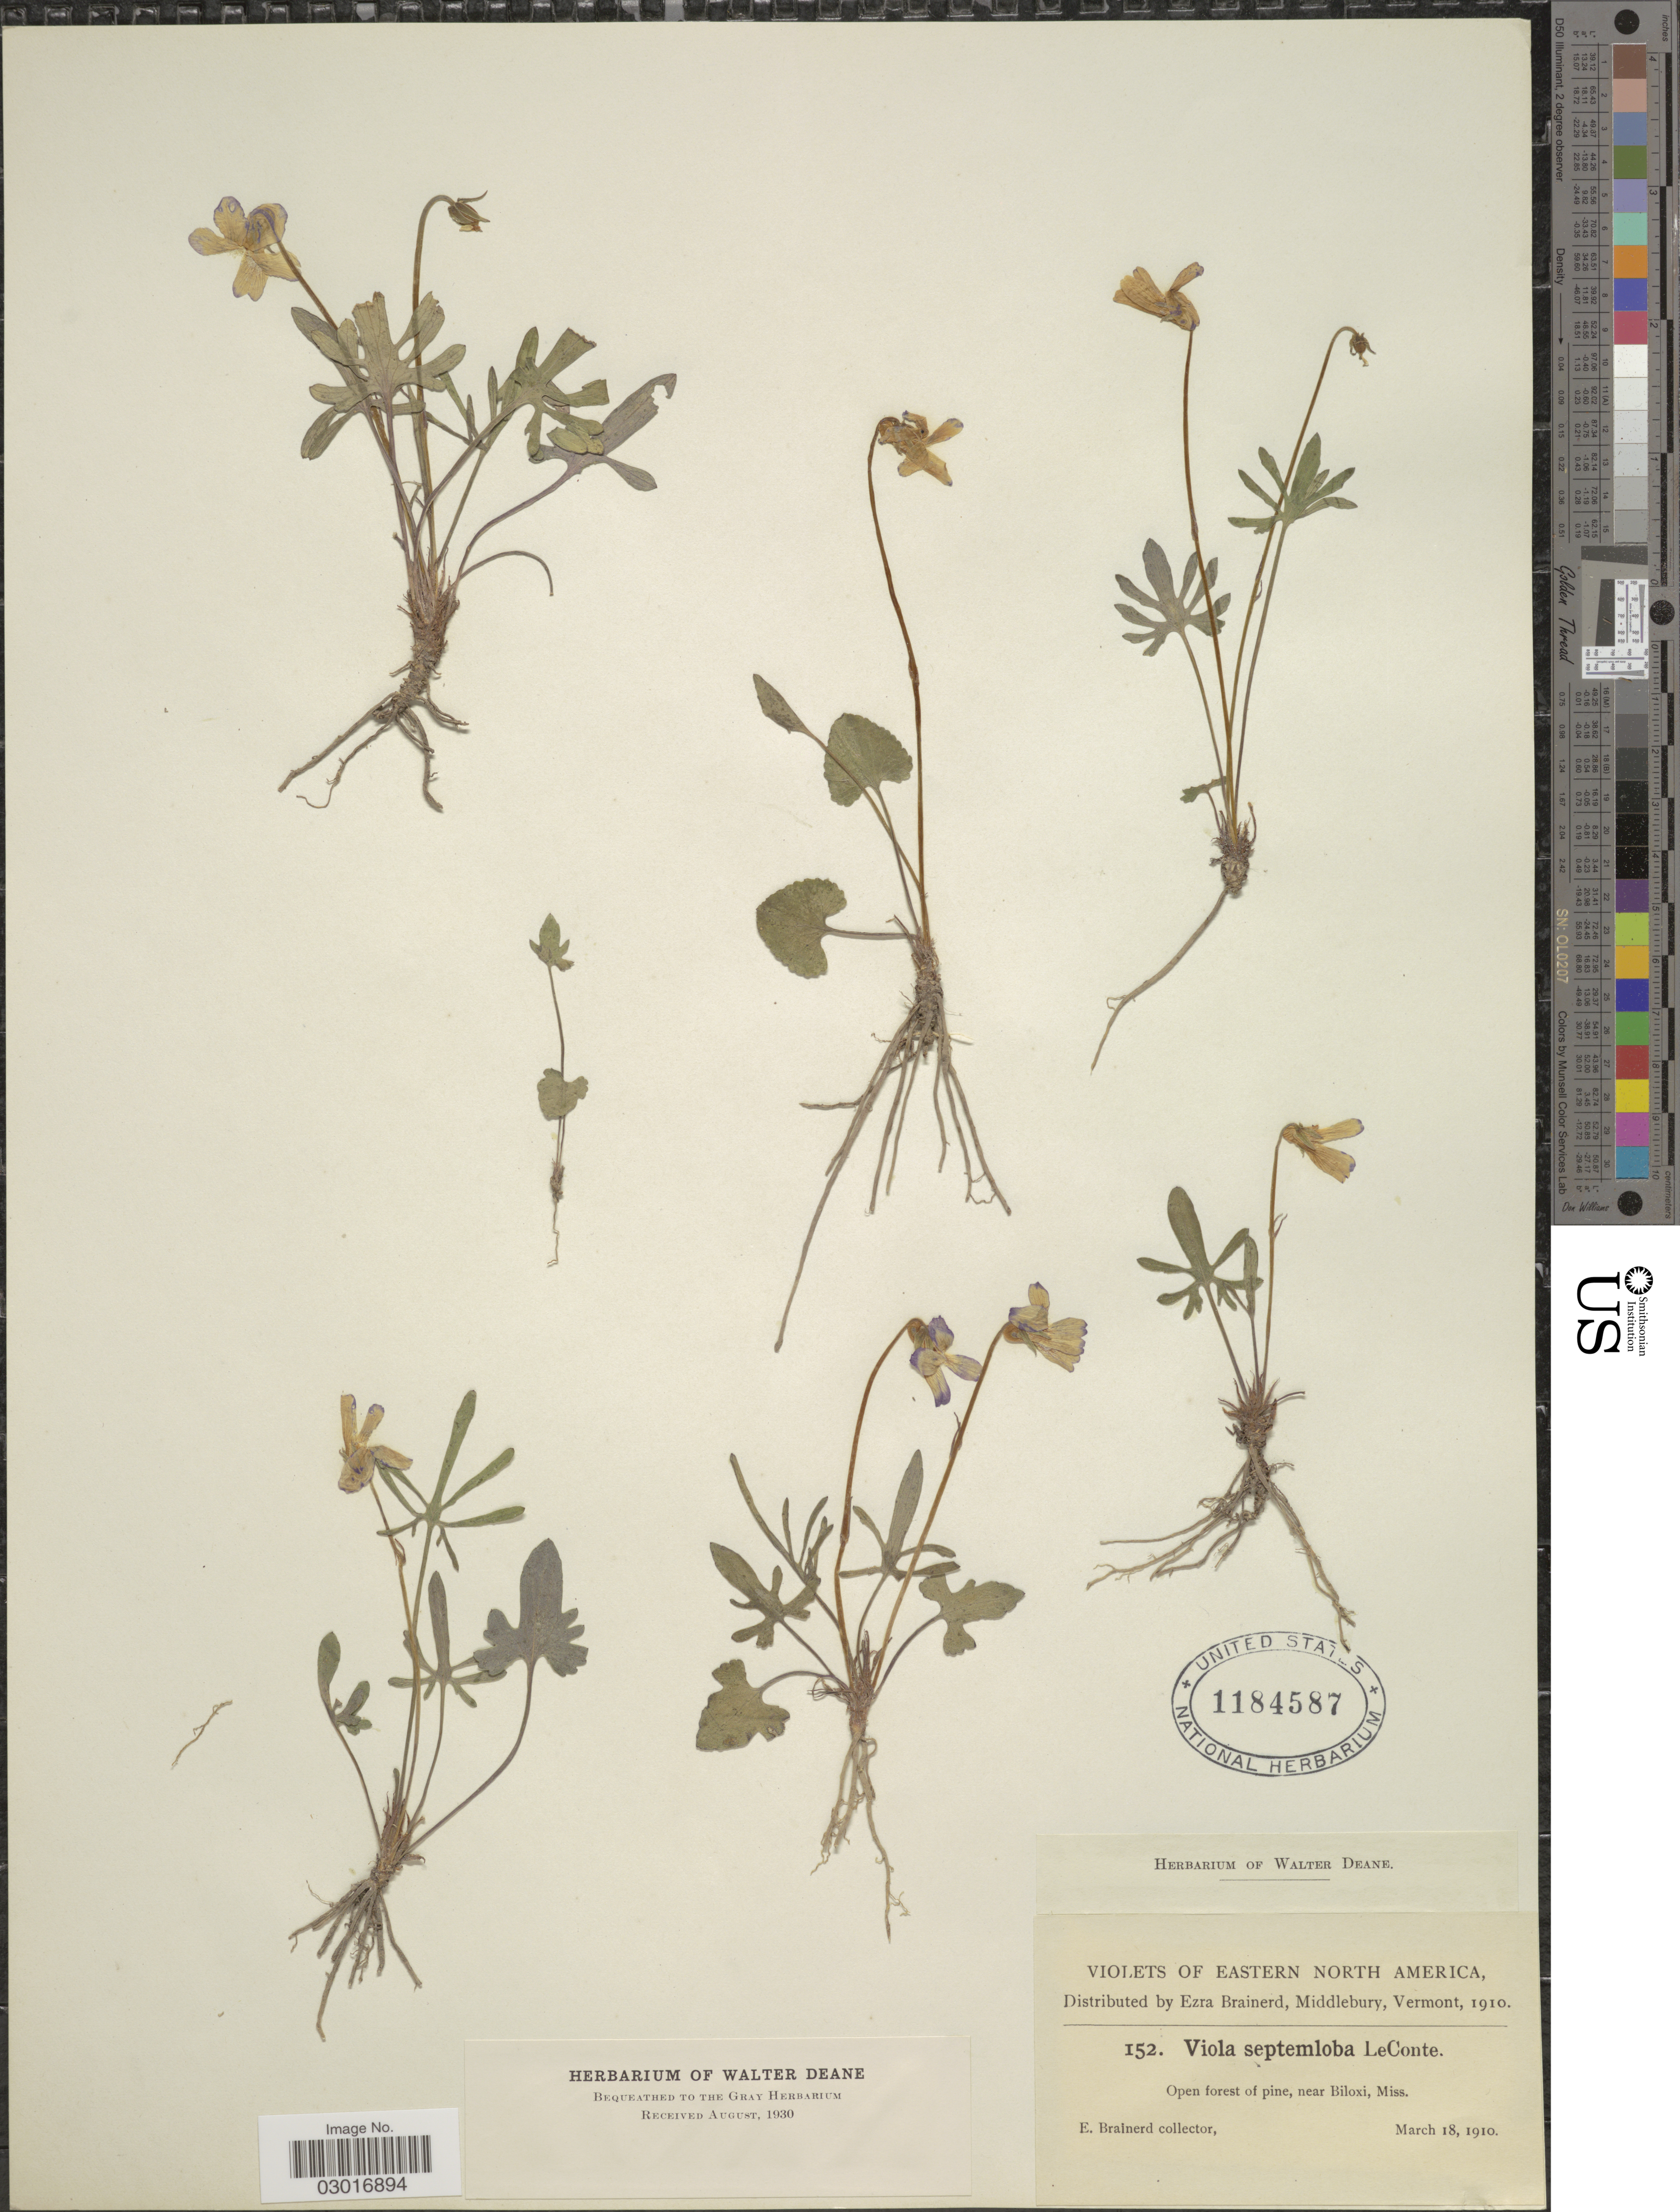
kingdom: Plantae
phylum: Tracheophyta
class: Magnoliopsida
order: Malpighiales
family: Violaceae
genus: Viola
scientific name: Viola septemloba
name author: LeConte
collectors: E. Brainerd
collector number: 152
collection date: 1910-03-18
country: United States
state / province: Mississippi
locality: Eastern North America, Open forest of pine, near Biloxi.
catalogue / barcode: US 1884587